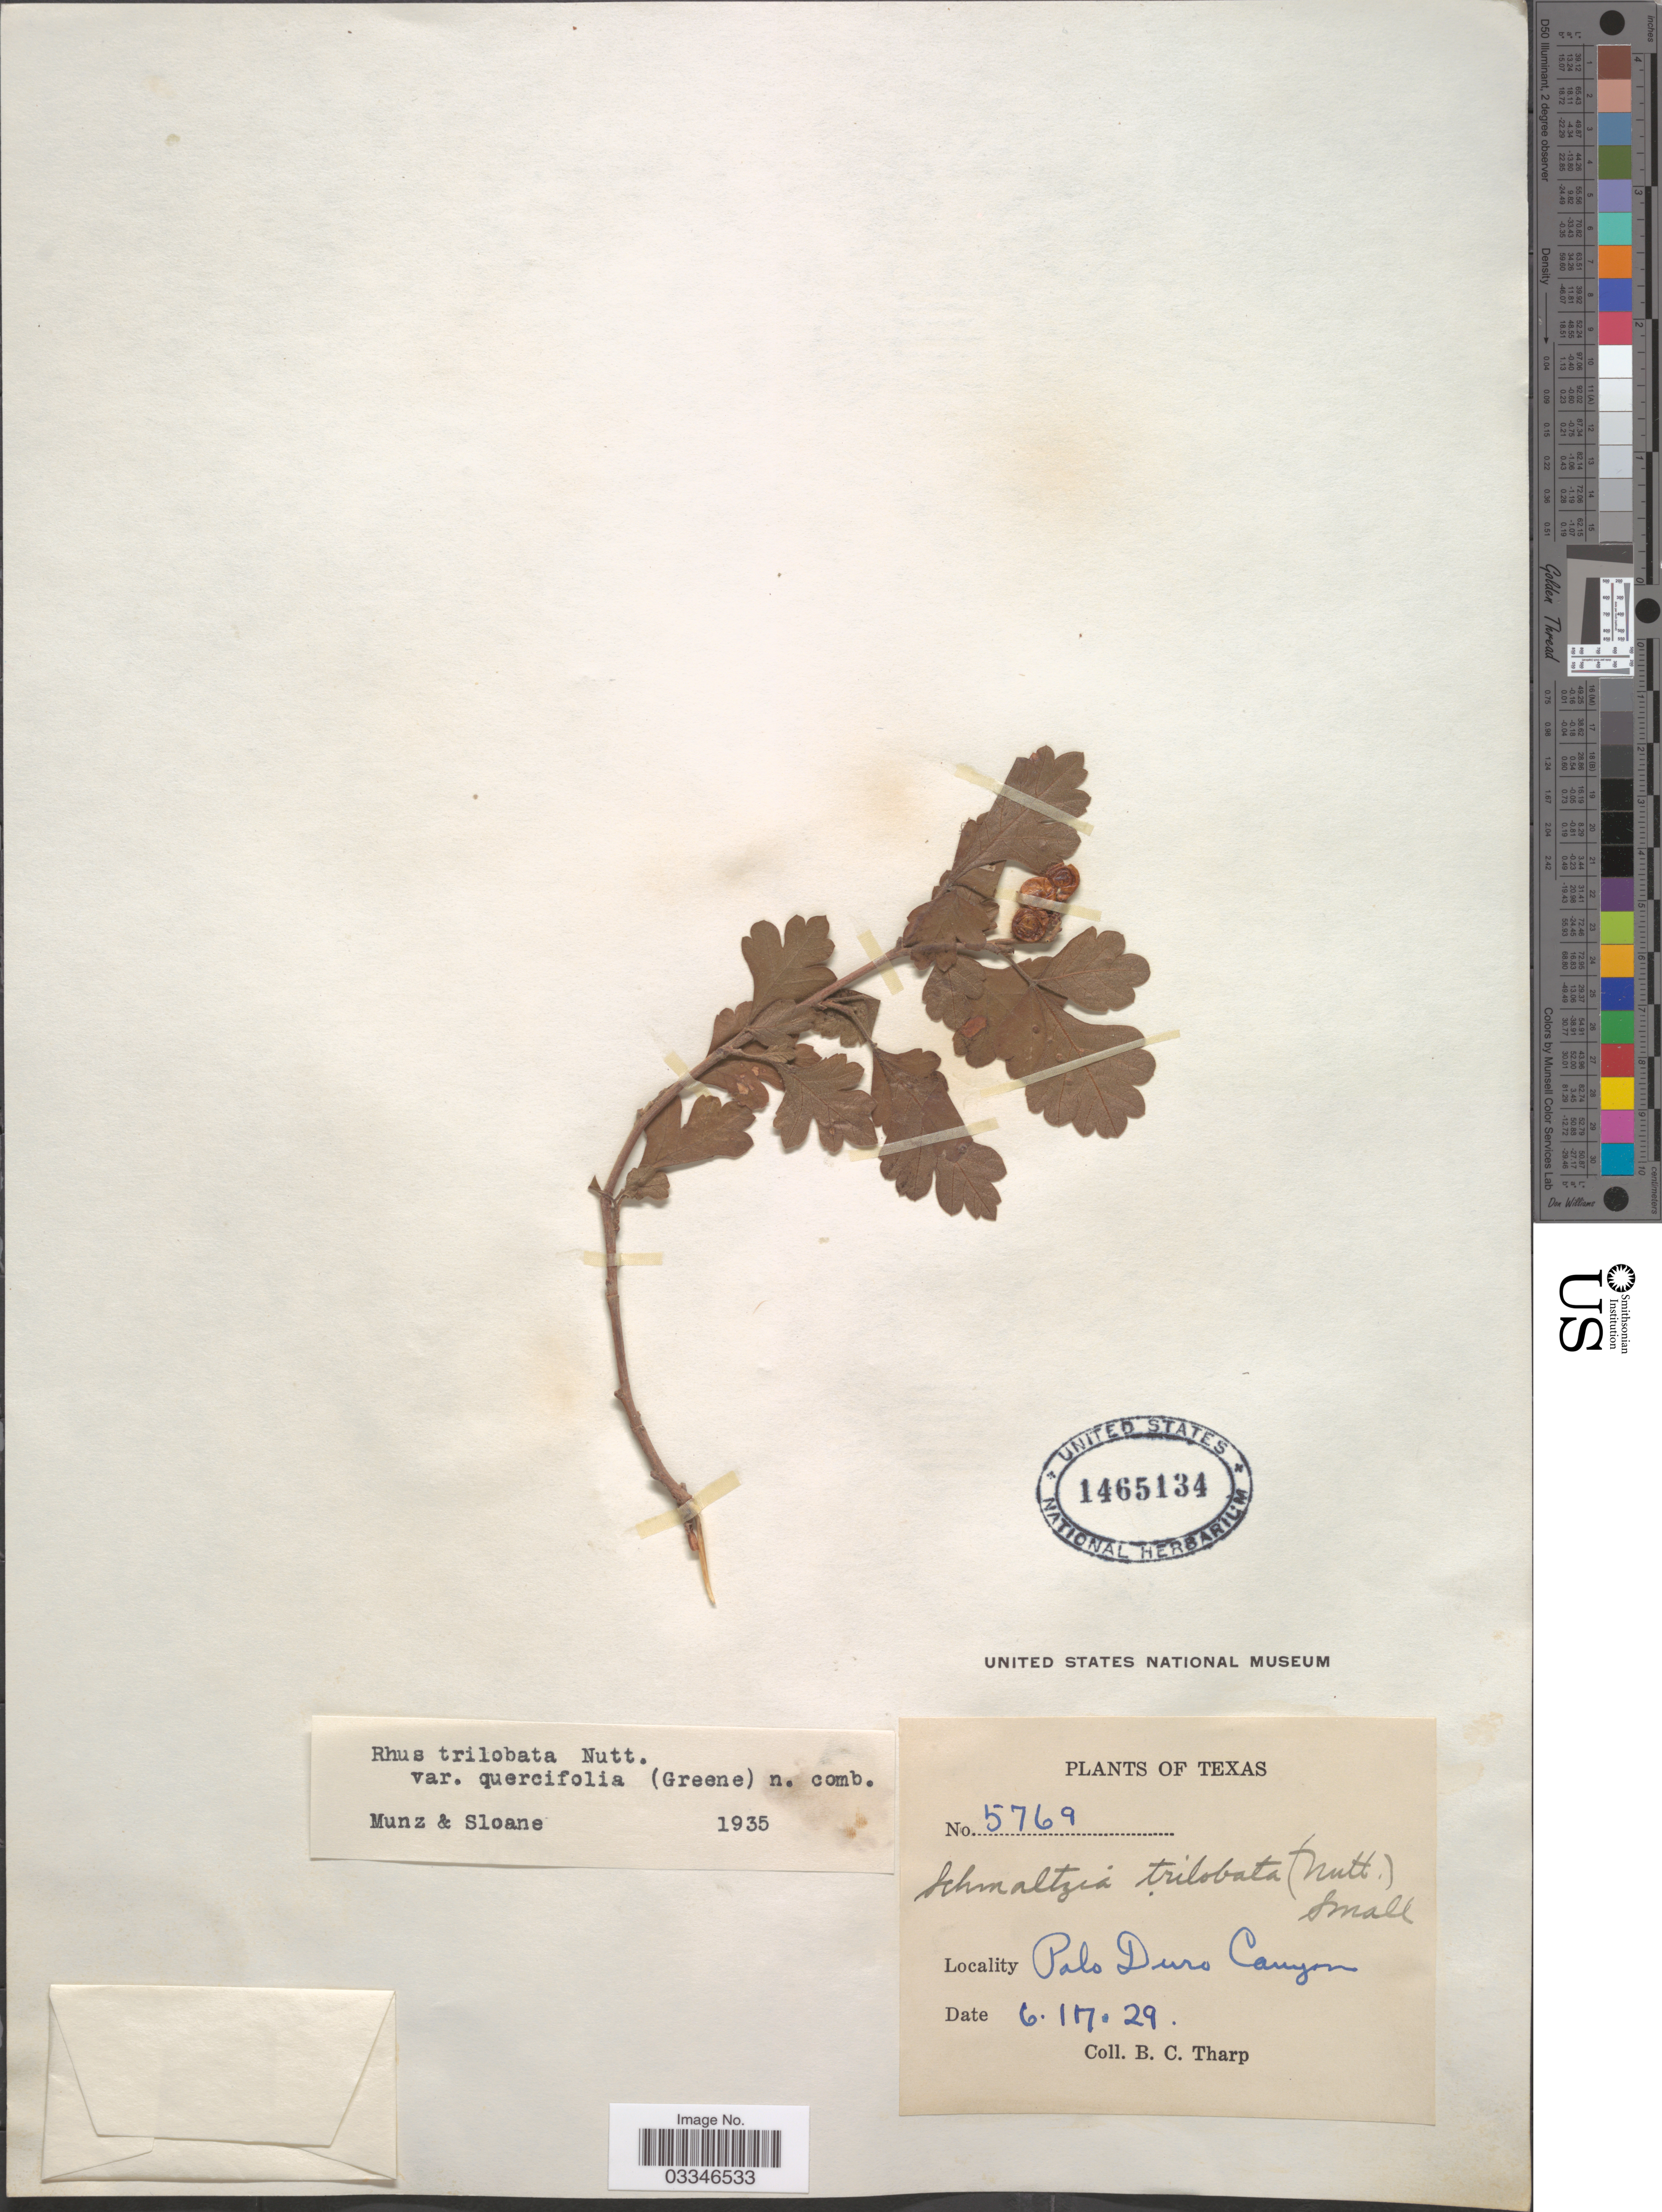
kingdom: Plantae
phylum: Tracheophyta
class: Magnoliopsida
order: Sapindales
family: Anacardiaceae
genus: Rhus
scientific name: Rhus trilobata var. quercifolia (Greene) Munz & Sloane ined.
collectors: B. C. Tharp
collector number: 5769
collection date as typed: Transcribed d/m/y: 17/6/29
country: United States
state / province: Texas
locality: Palo Duro Canyon.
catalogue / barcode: US 1465134